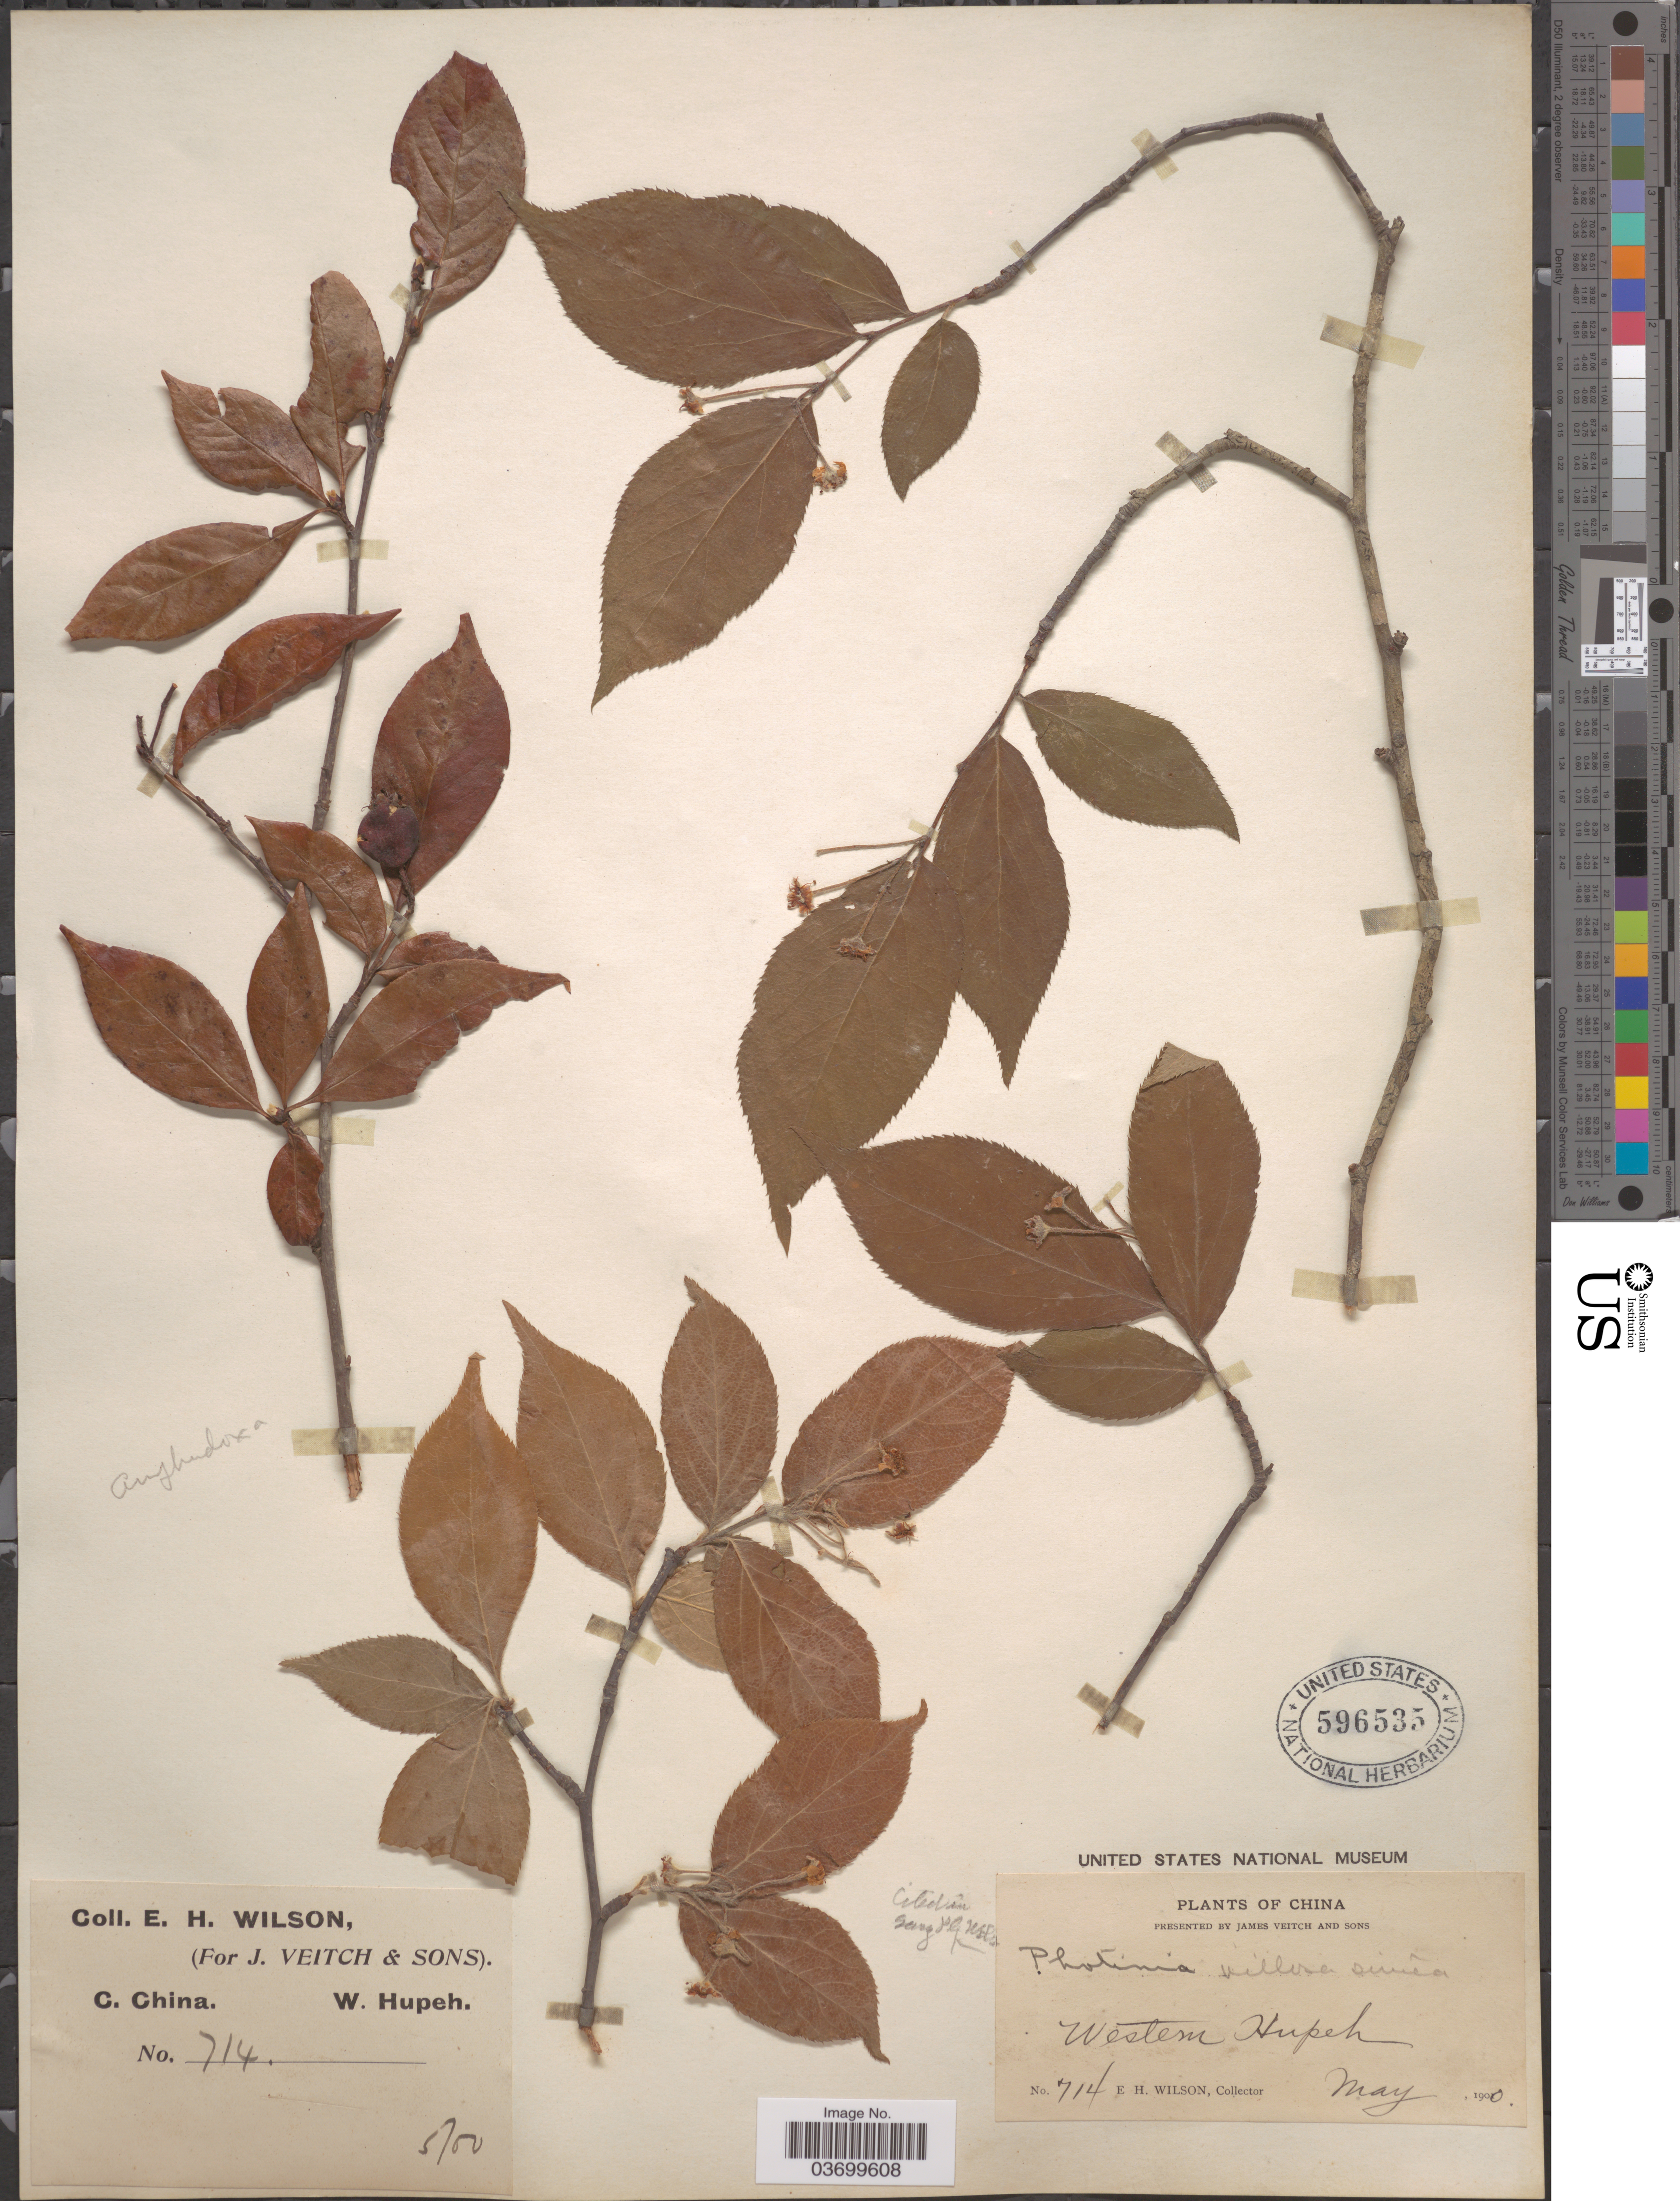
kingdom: Plantae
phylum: Tracheophyta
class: Magnoliopsida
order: Rosales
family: Rosaceae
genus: Photinia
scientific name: Photinia villosa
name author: (DC.) Thunb.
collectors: E. Wilson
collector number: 714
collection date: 1900-05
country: China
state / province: Hubei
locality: Western Hupeh. C. China.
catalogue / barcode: US 596535